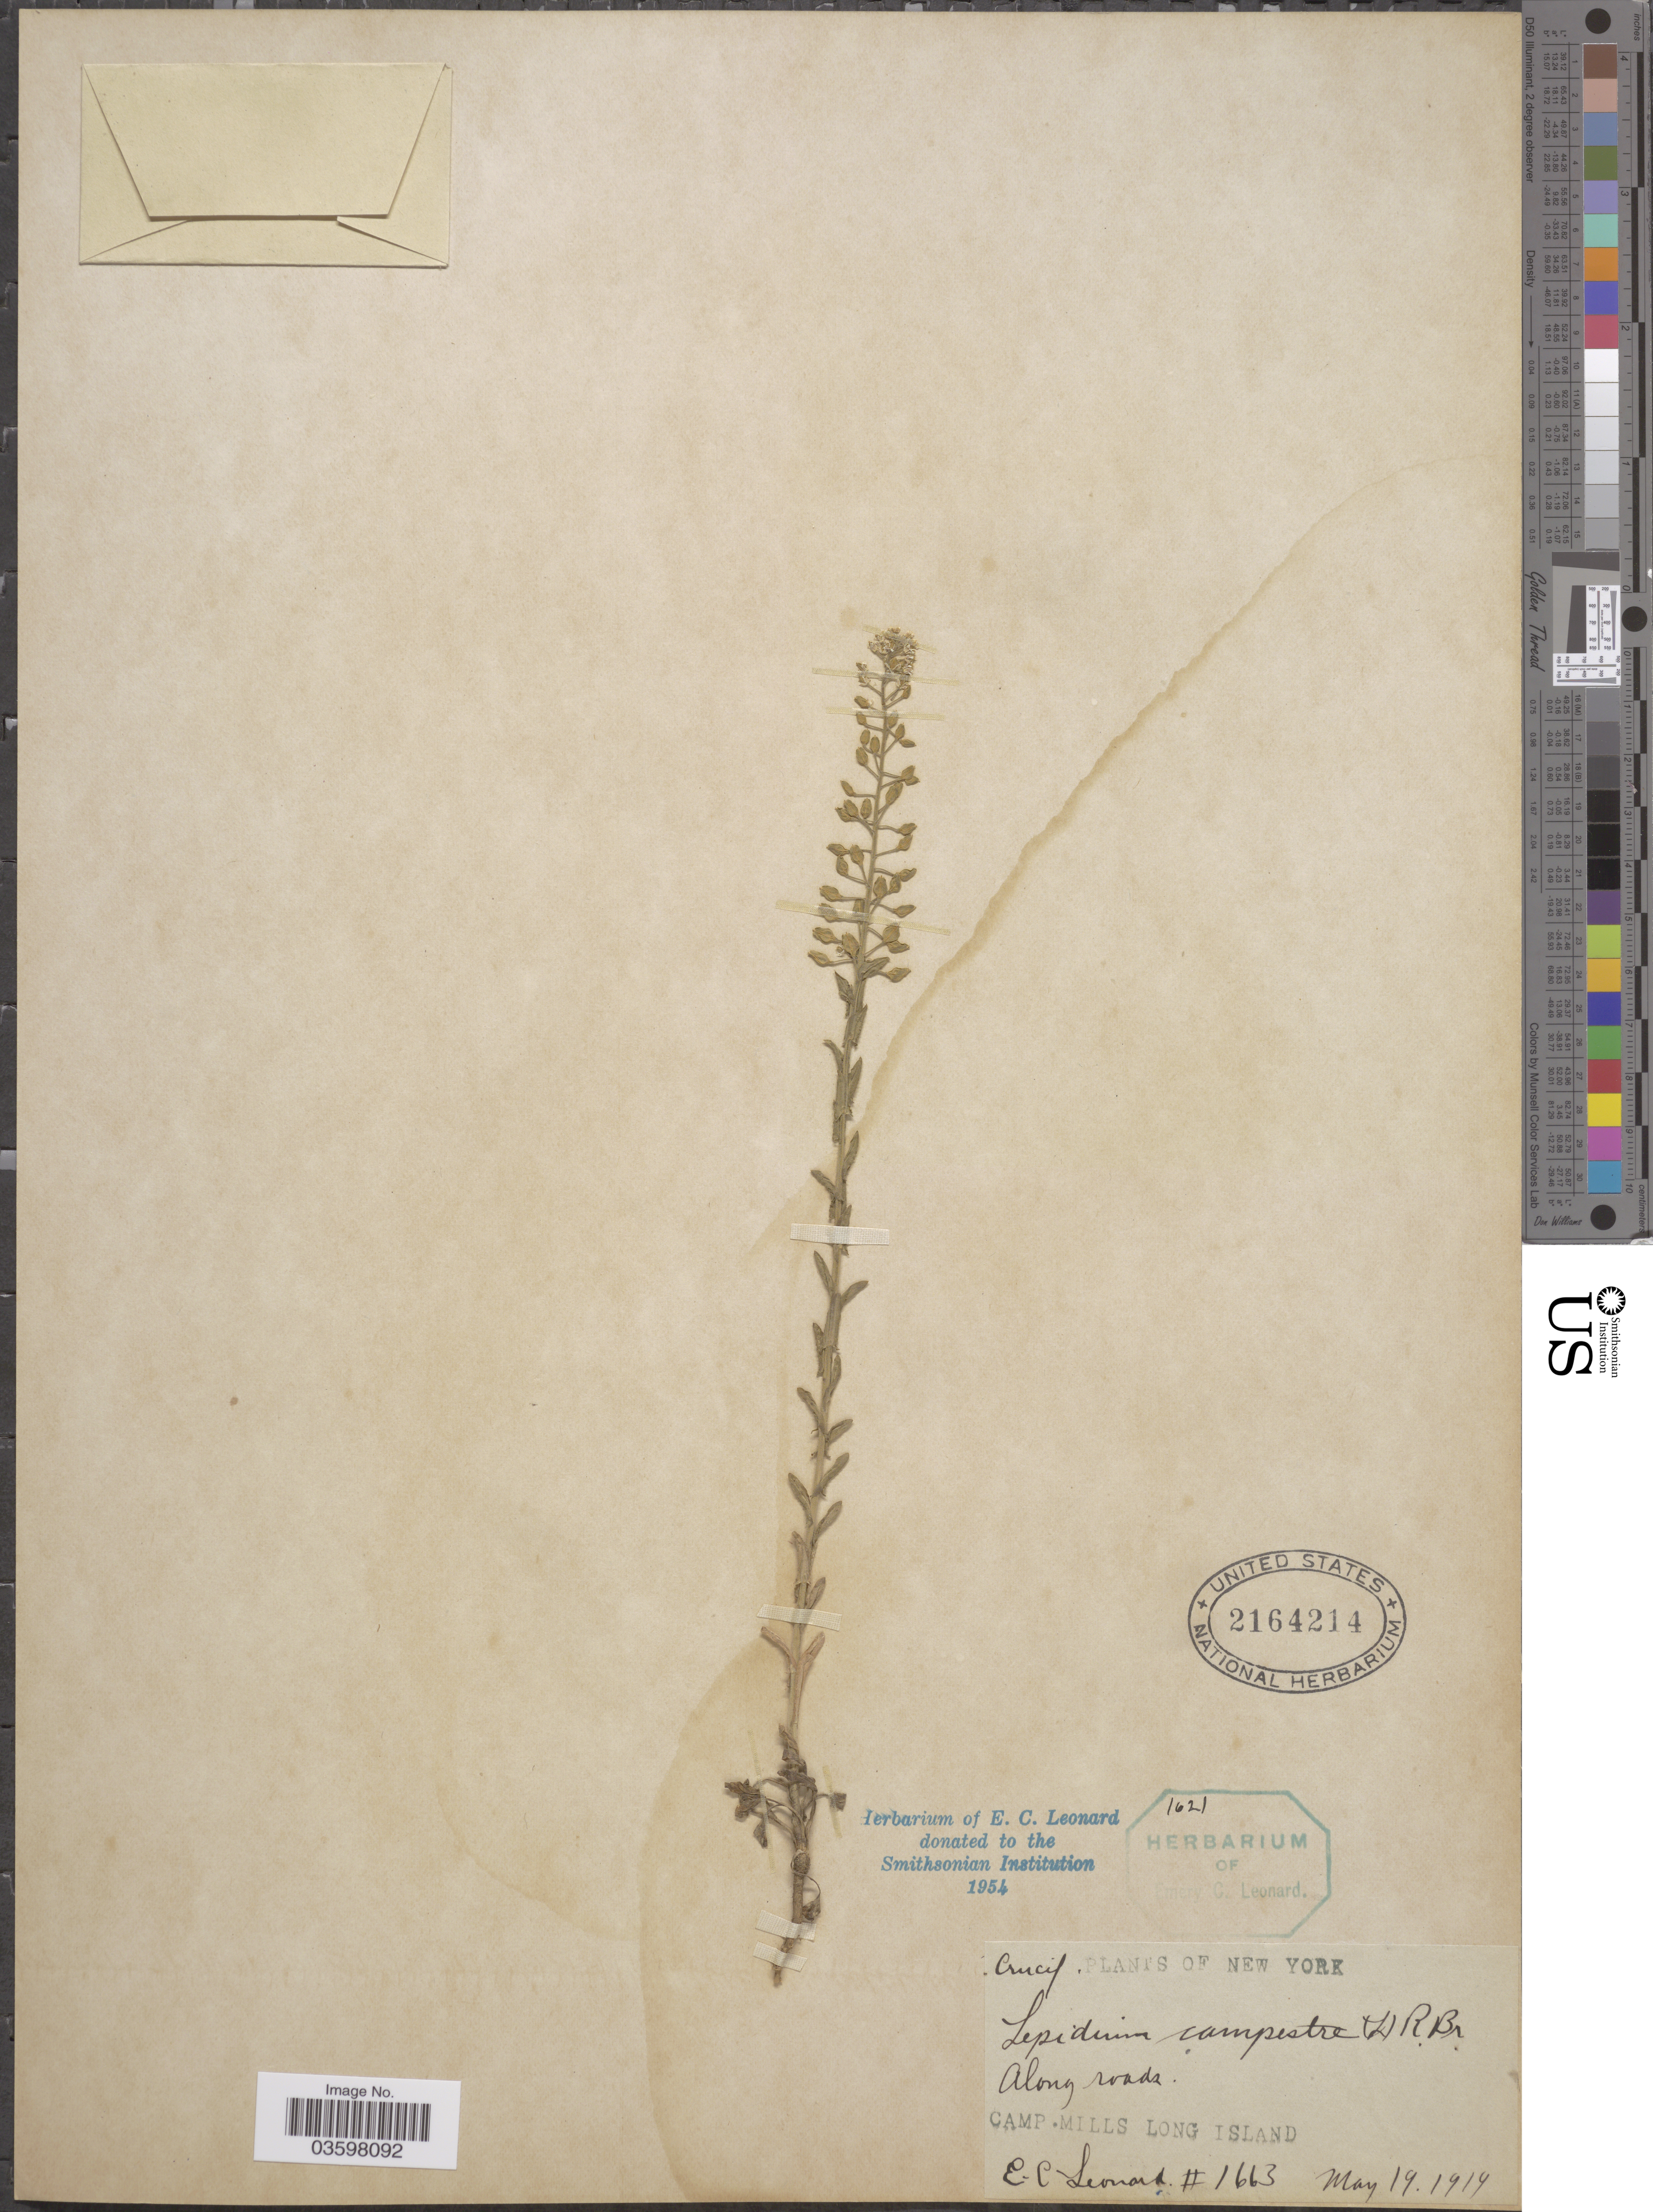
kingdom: Plantae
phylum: Tracheophyta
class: Magnoliopsida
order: Brassicales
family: Brassicaceae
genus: Lepidium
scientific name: Lepidium campestre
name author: (L.) W.T. Aiton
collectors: E. C. Leonard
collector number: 1663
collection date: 1919-05-19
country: United States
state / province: New York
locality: Camp Mills. Long Island.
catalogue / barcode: US 2164214